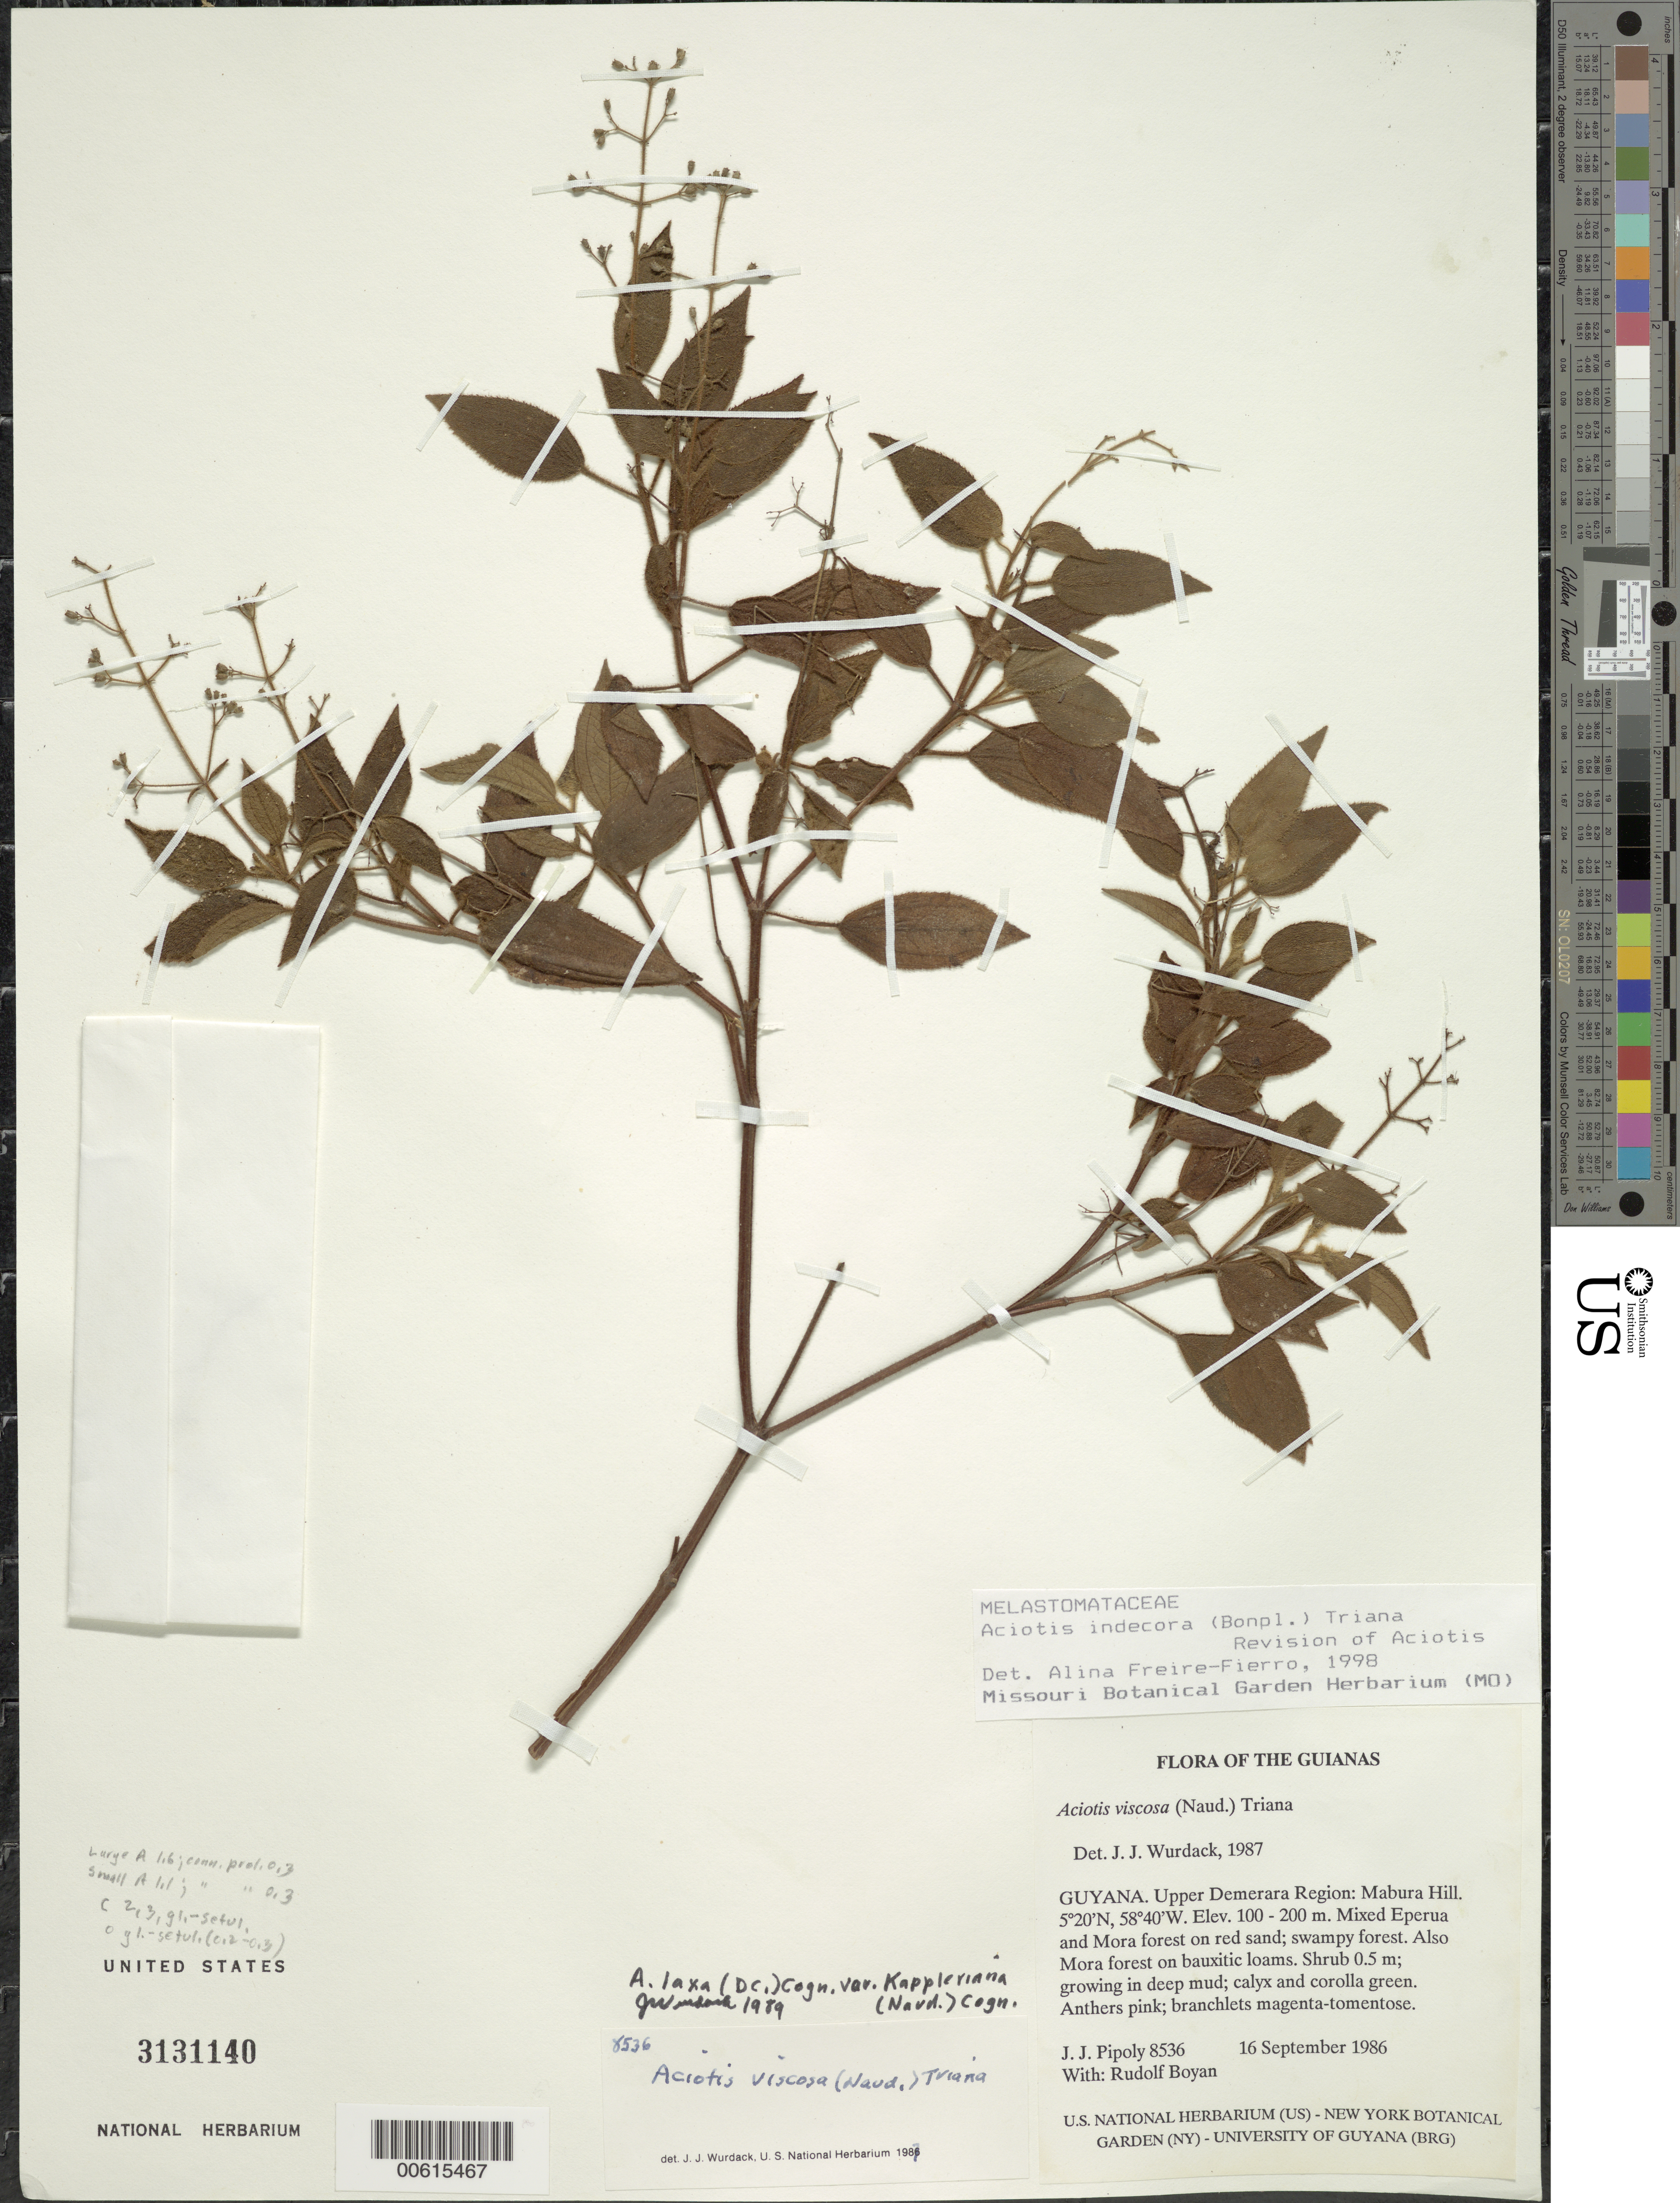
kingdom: Plantae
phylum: Tracheophyta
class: Magnoliopsida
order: Myrtales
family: Melastomataceae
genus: Aciotis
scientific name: Aciotis indecora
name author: (Bonpl.) Triana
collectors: J. J. Pipoly & R. Boyan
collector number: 8536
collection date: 1986-09-16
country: Guyana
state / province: U. Demerara-Berbice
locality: Upper Demerara Region: Mabura Hill.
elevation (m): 100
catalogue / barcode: US 3131140